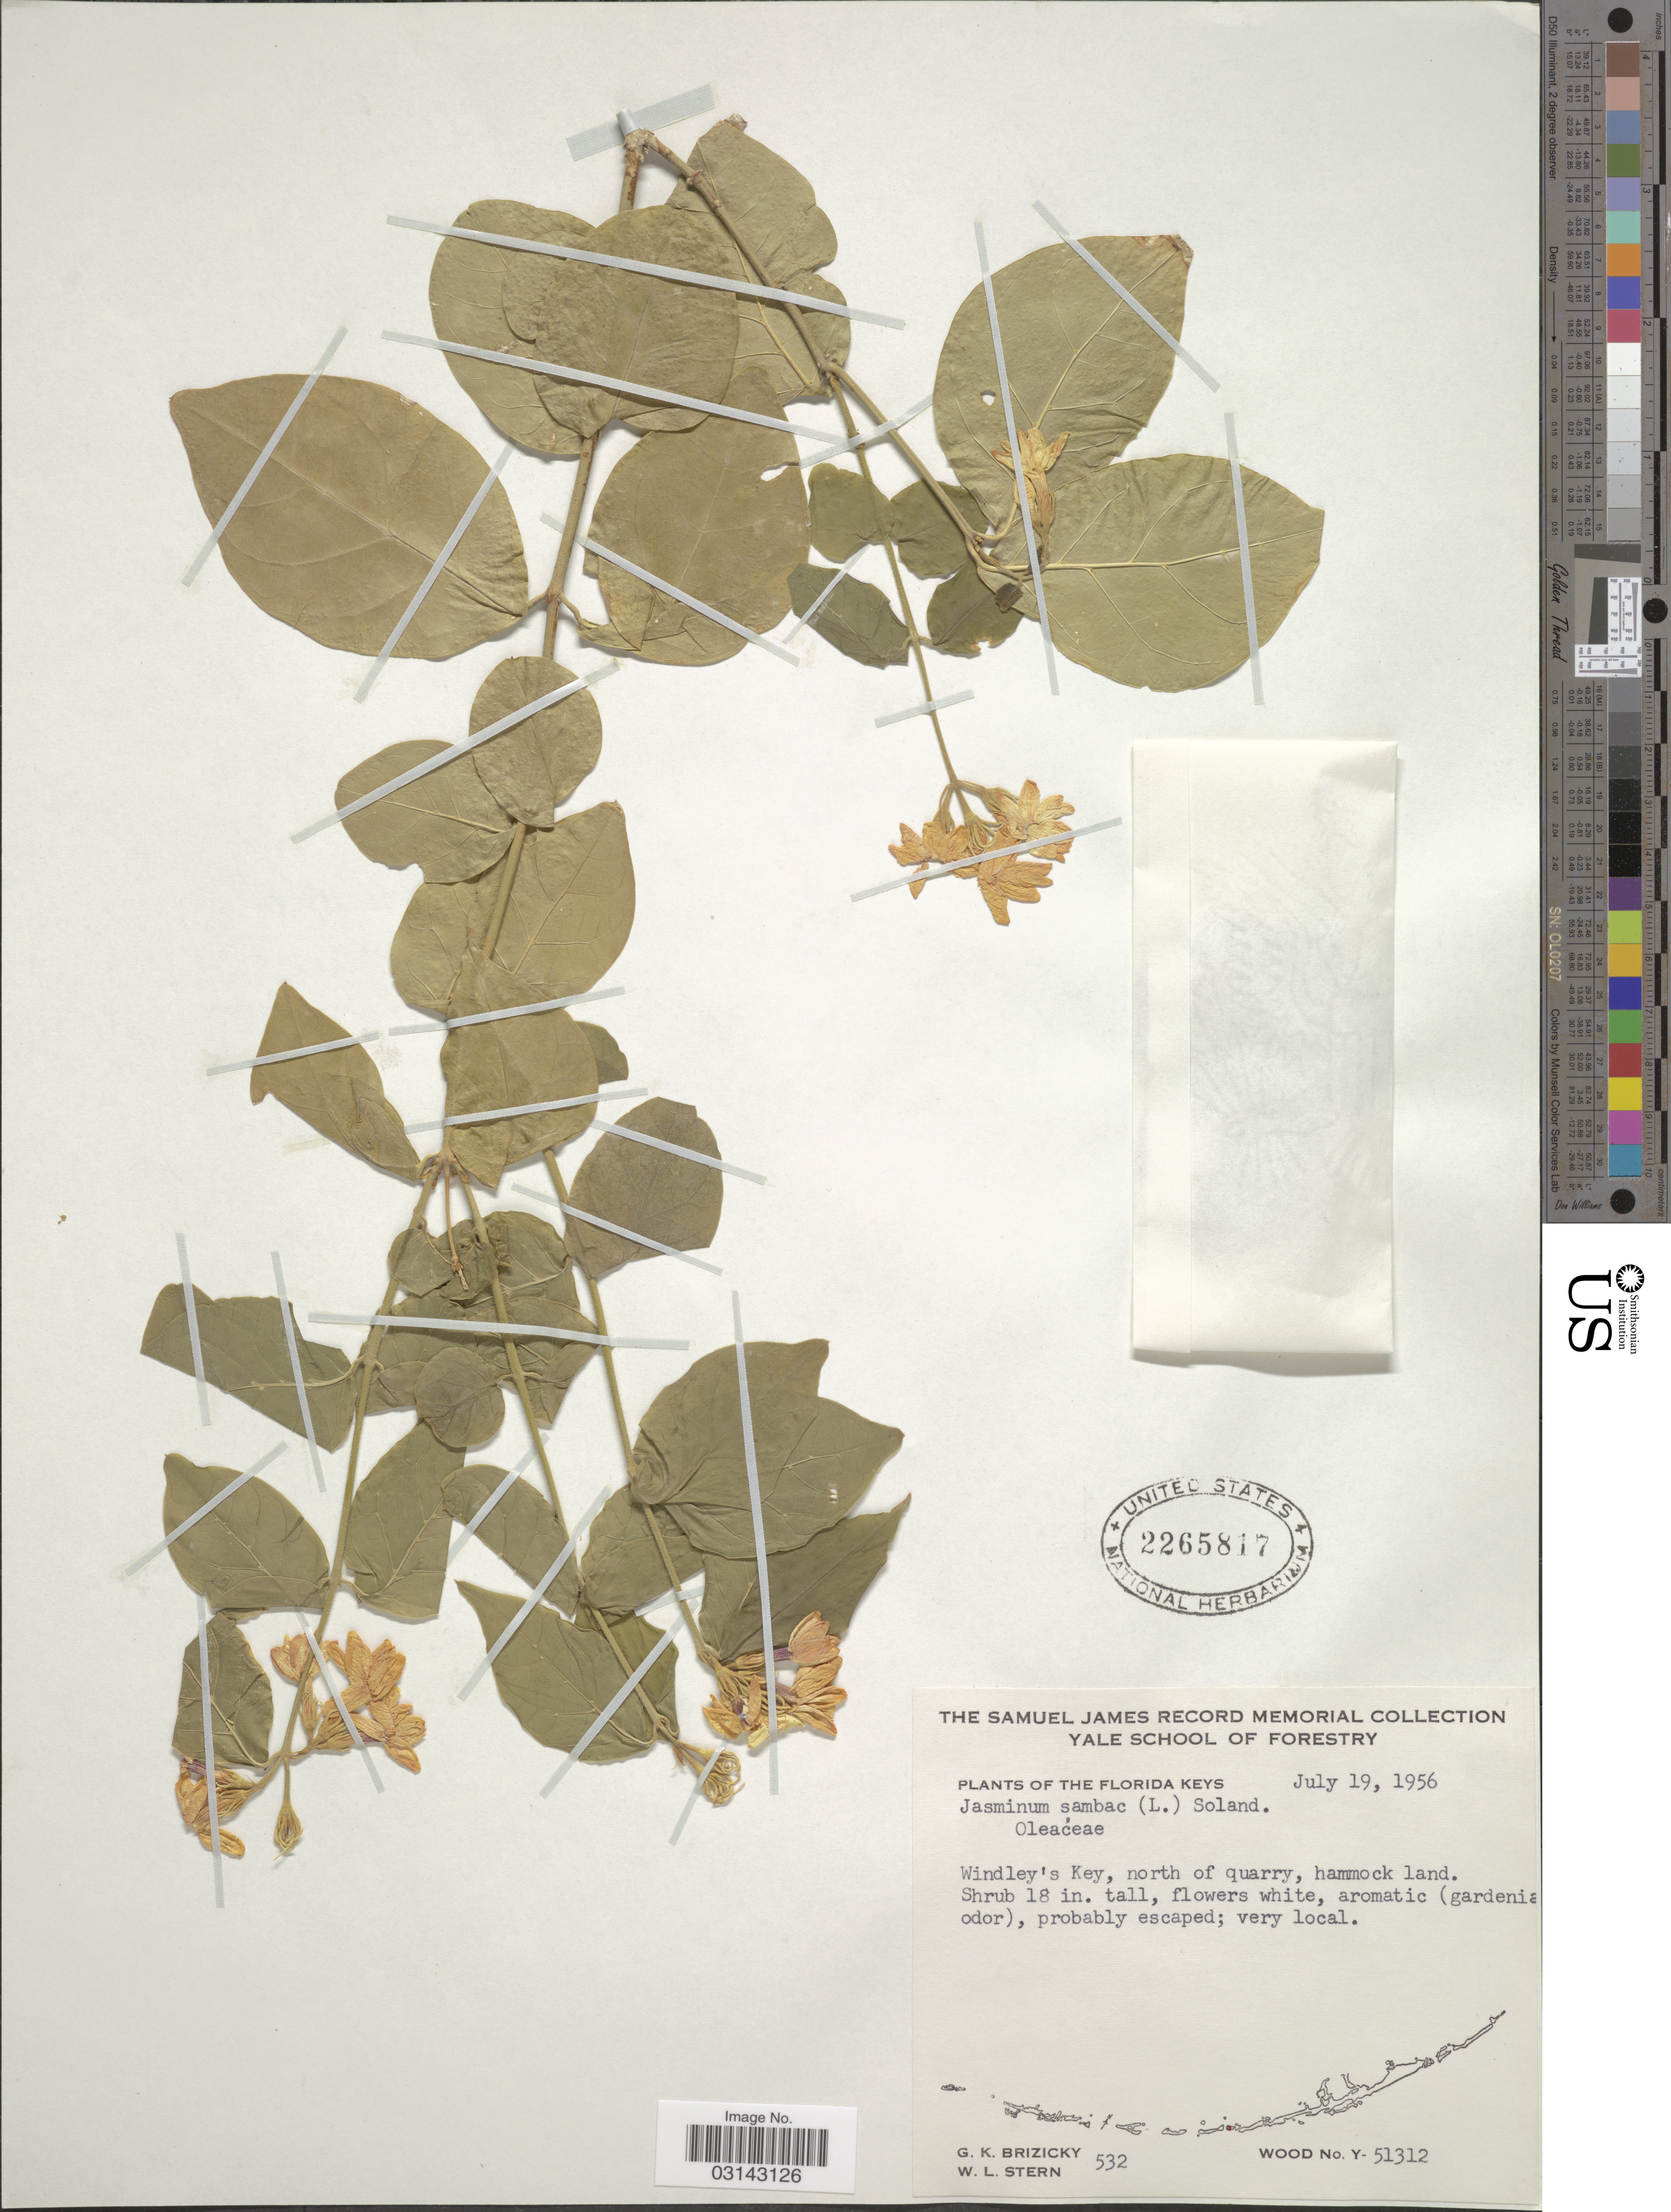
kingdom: Plantae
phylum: Tracheophyta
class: Magnoliopsida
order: Lamiales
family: Oleaceae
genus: Jasminum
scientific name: Jasminum sambac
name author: (L.) Aiton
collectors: G. K. Brizicky & W. L. Stern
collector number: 532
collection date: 1956-07-19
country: United States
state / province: Florida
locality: The Florida Keys. Windley's Key, north of quarry, hammock land.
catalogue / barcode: US 2265817